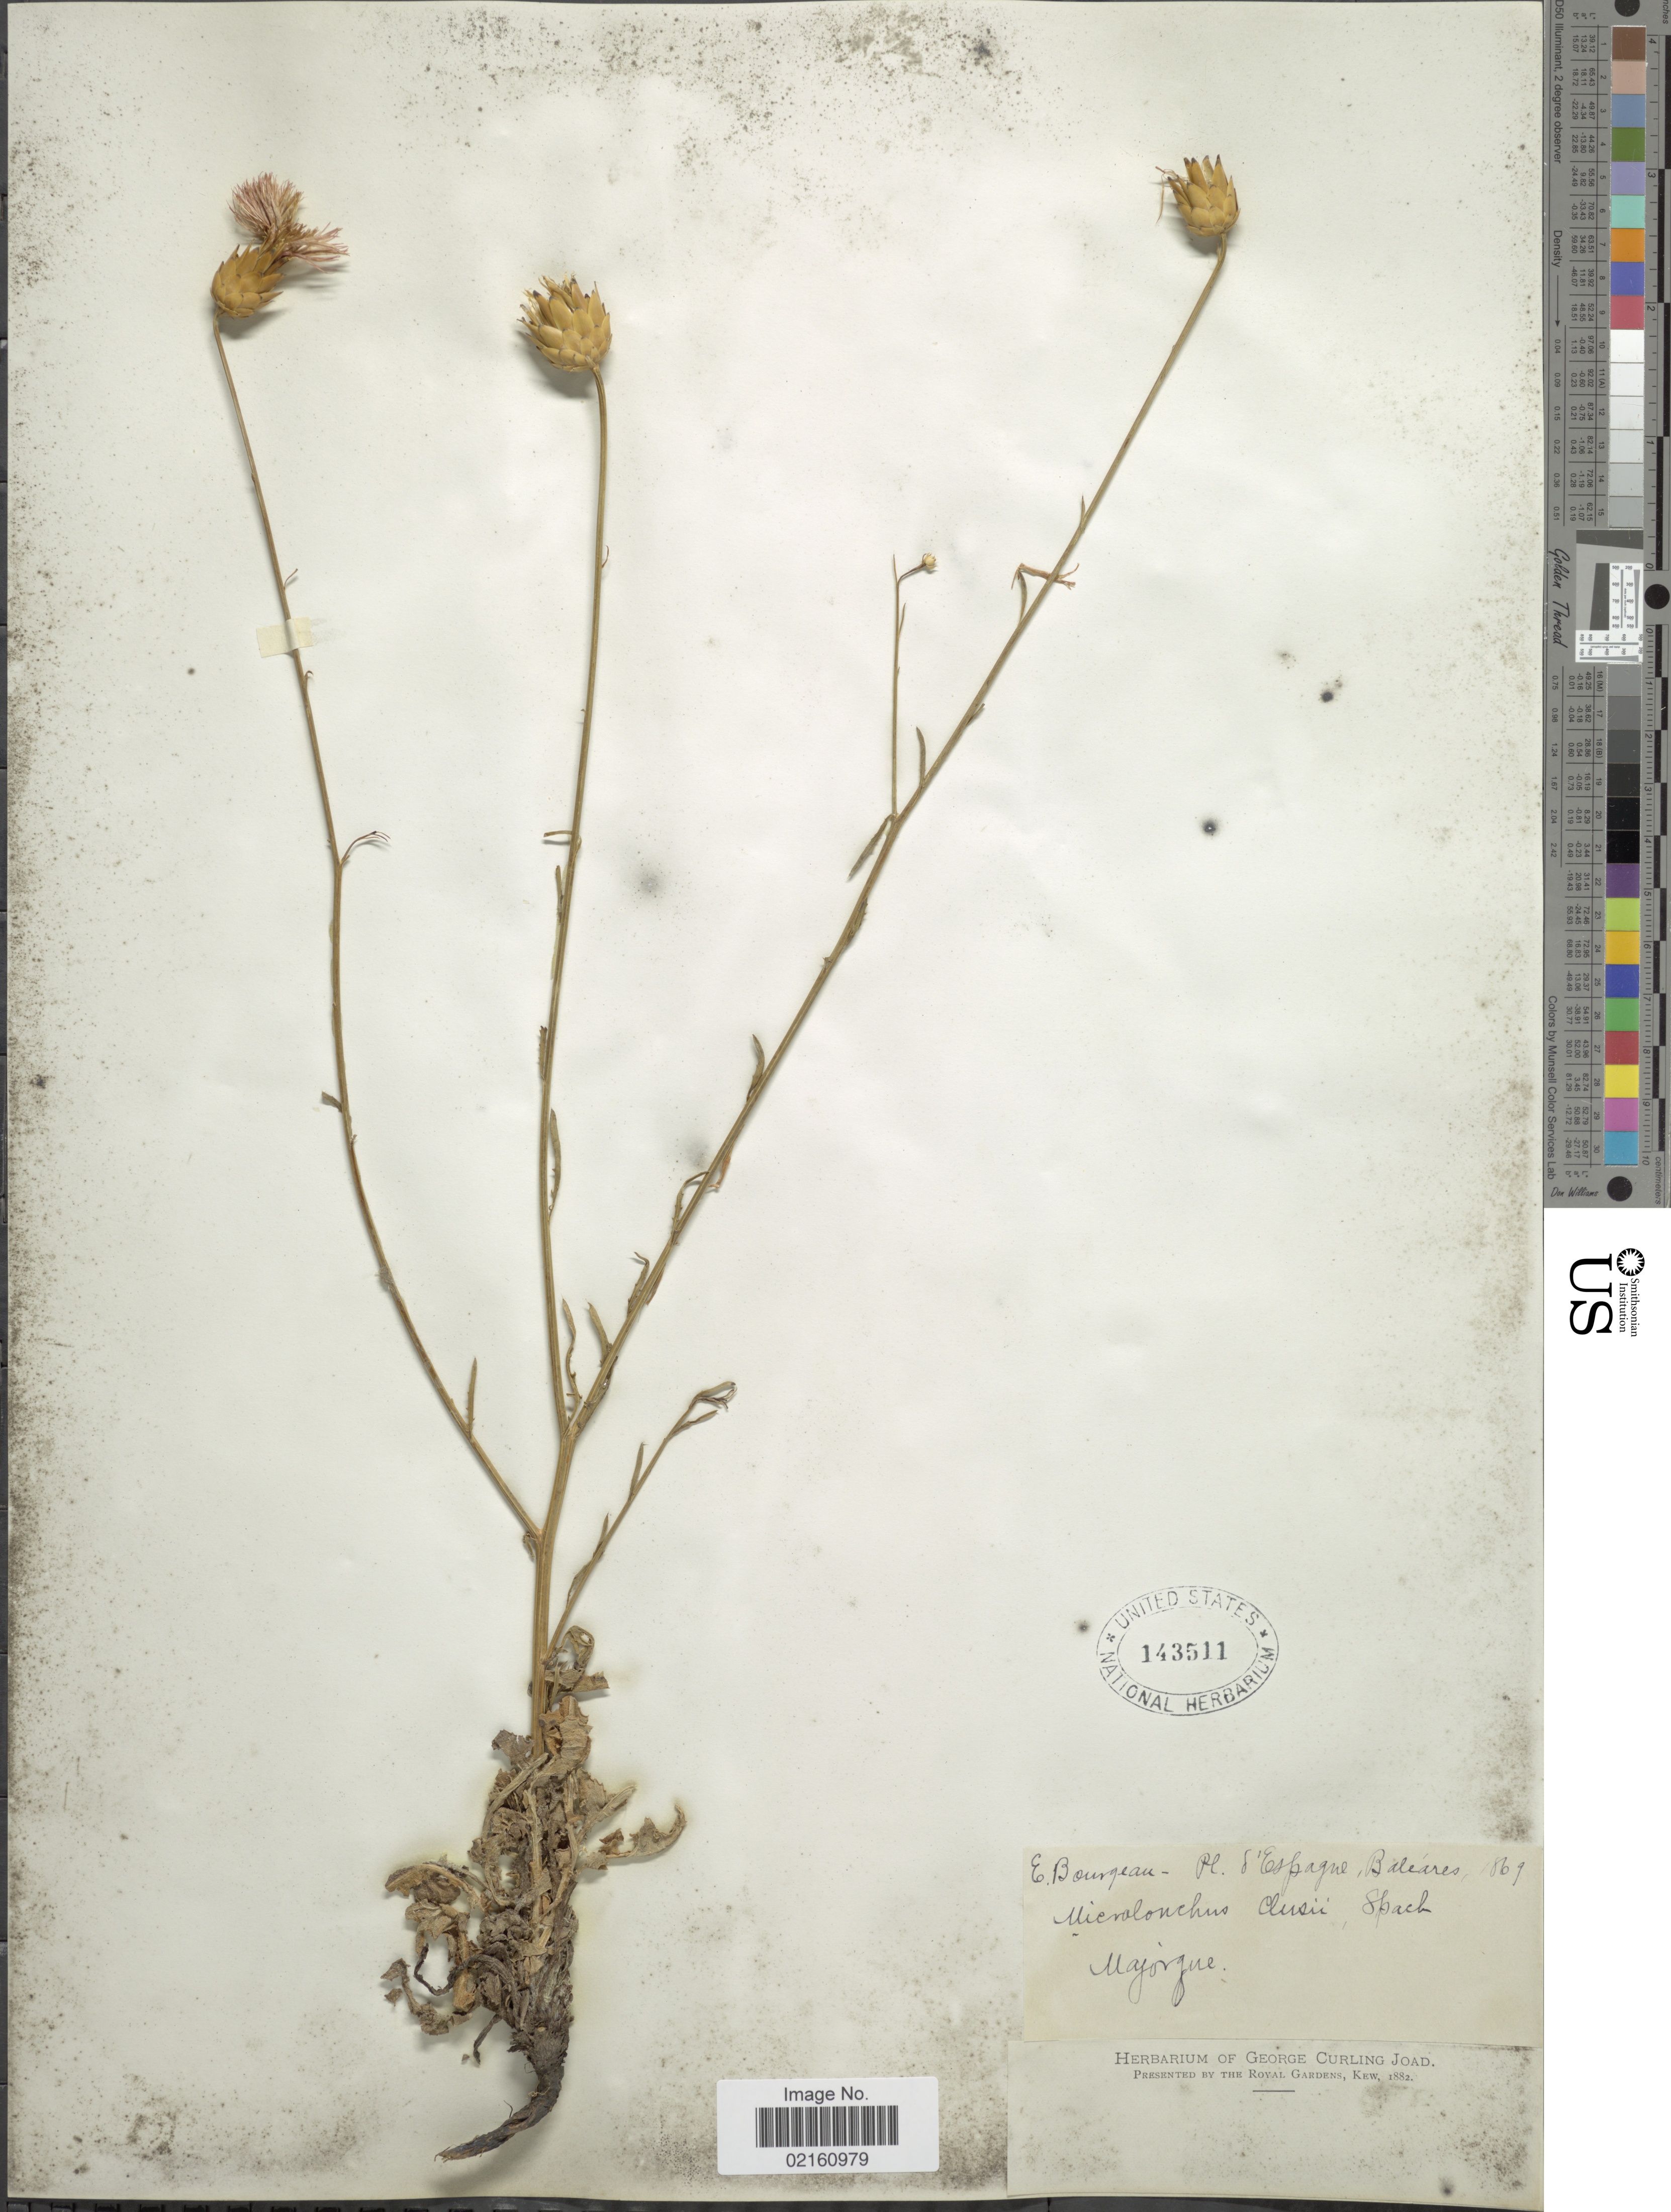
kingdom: Plantae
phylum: Tracheophyta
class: Magnoliopsida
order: Asterales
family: Asteraceae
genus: Mantisalca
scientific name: Mantisalca salmantica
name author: (L.) Briq. & Cav.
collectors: E. Bourgeau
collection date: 1869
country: Spain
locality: Baleares, Majorque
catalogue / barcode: US 143511